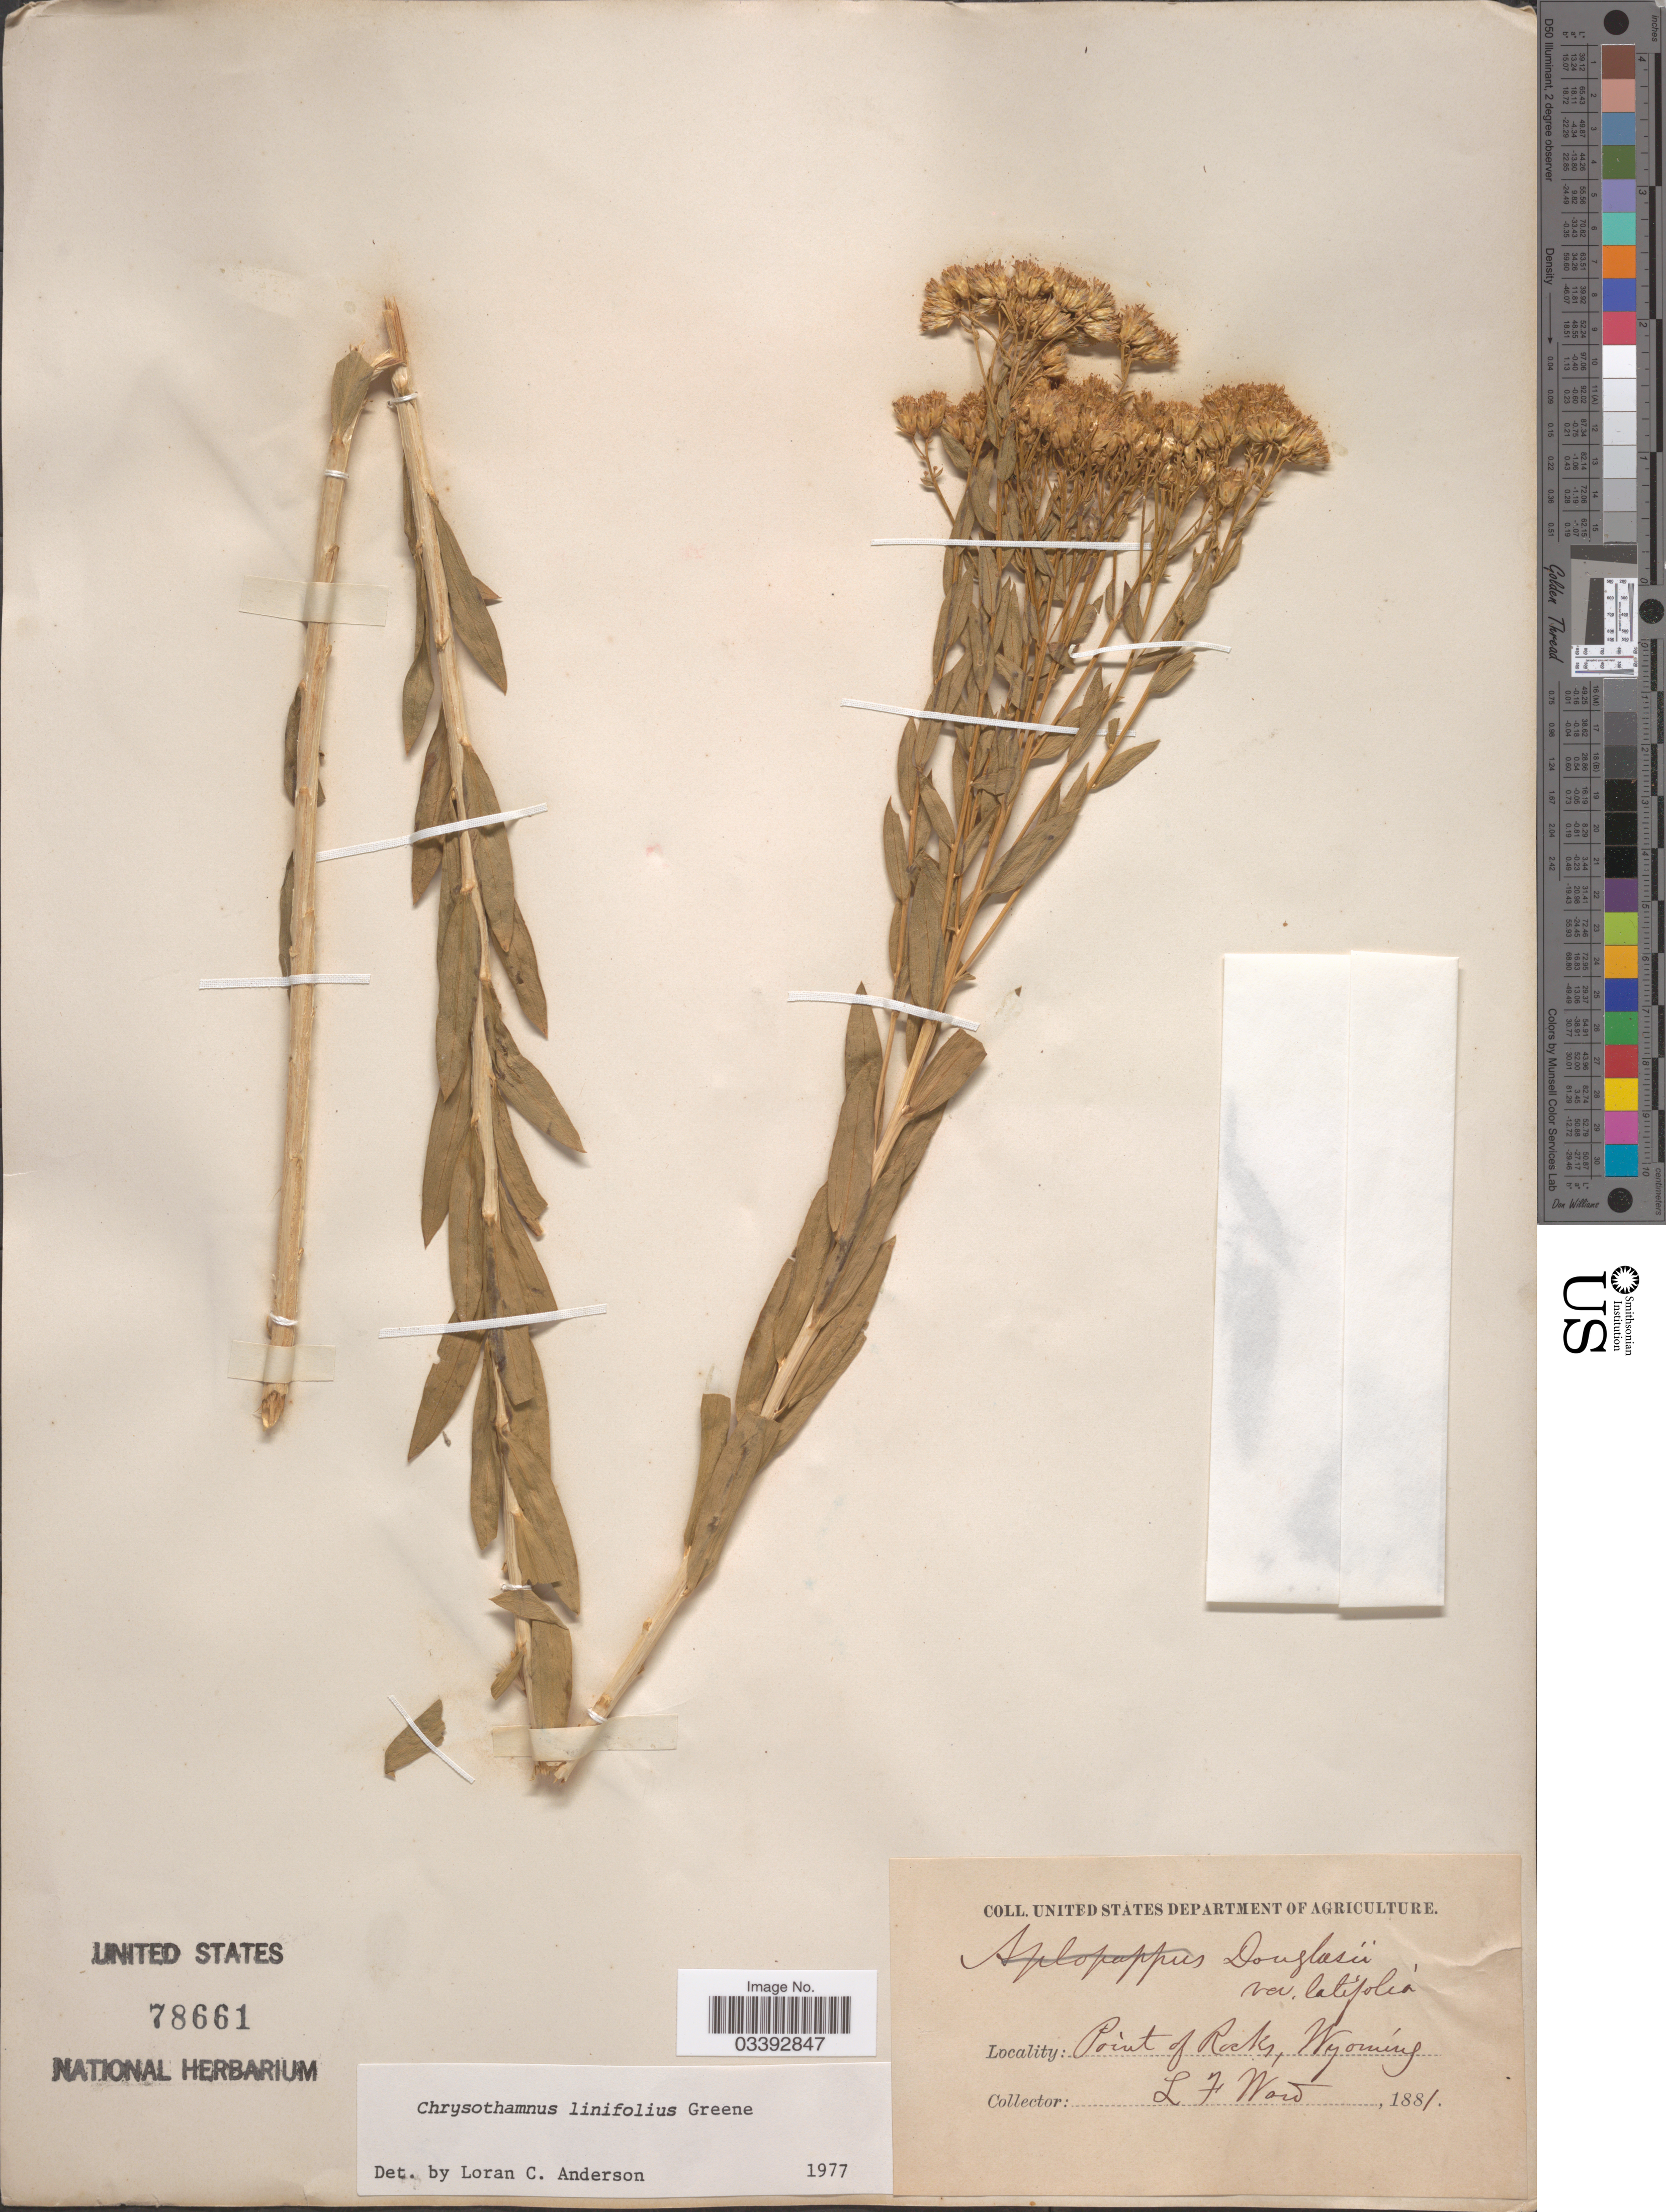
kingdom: Plantae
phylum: Tracheophyta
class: Magnoliopsida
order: Asterales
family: Asteraceae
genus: Chrysothamnus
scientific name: Chrysothamnus linifolius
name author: Greene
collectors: L. Ward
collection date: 1881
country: United States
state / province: Wyoming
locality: Point of Rocks.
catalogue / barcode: US 78661